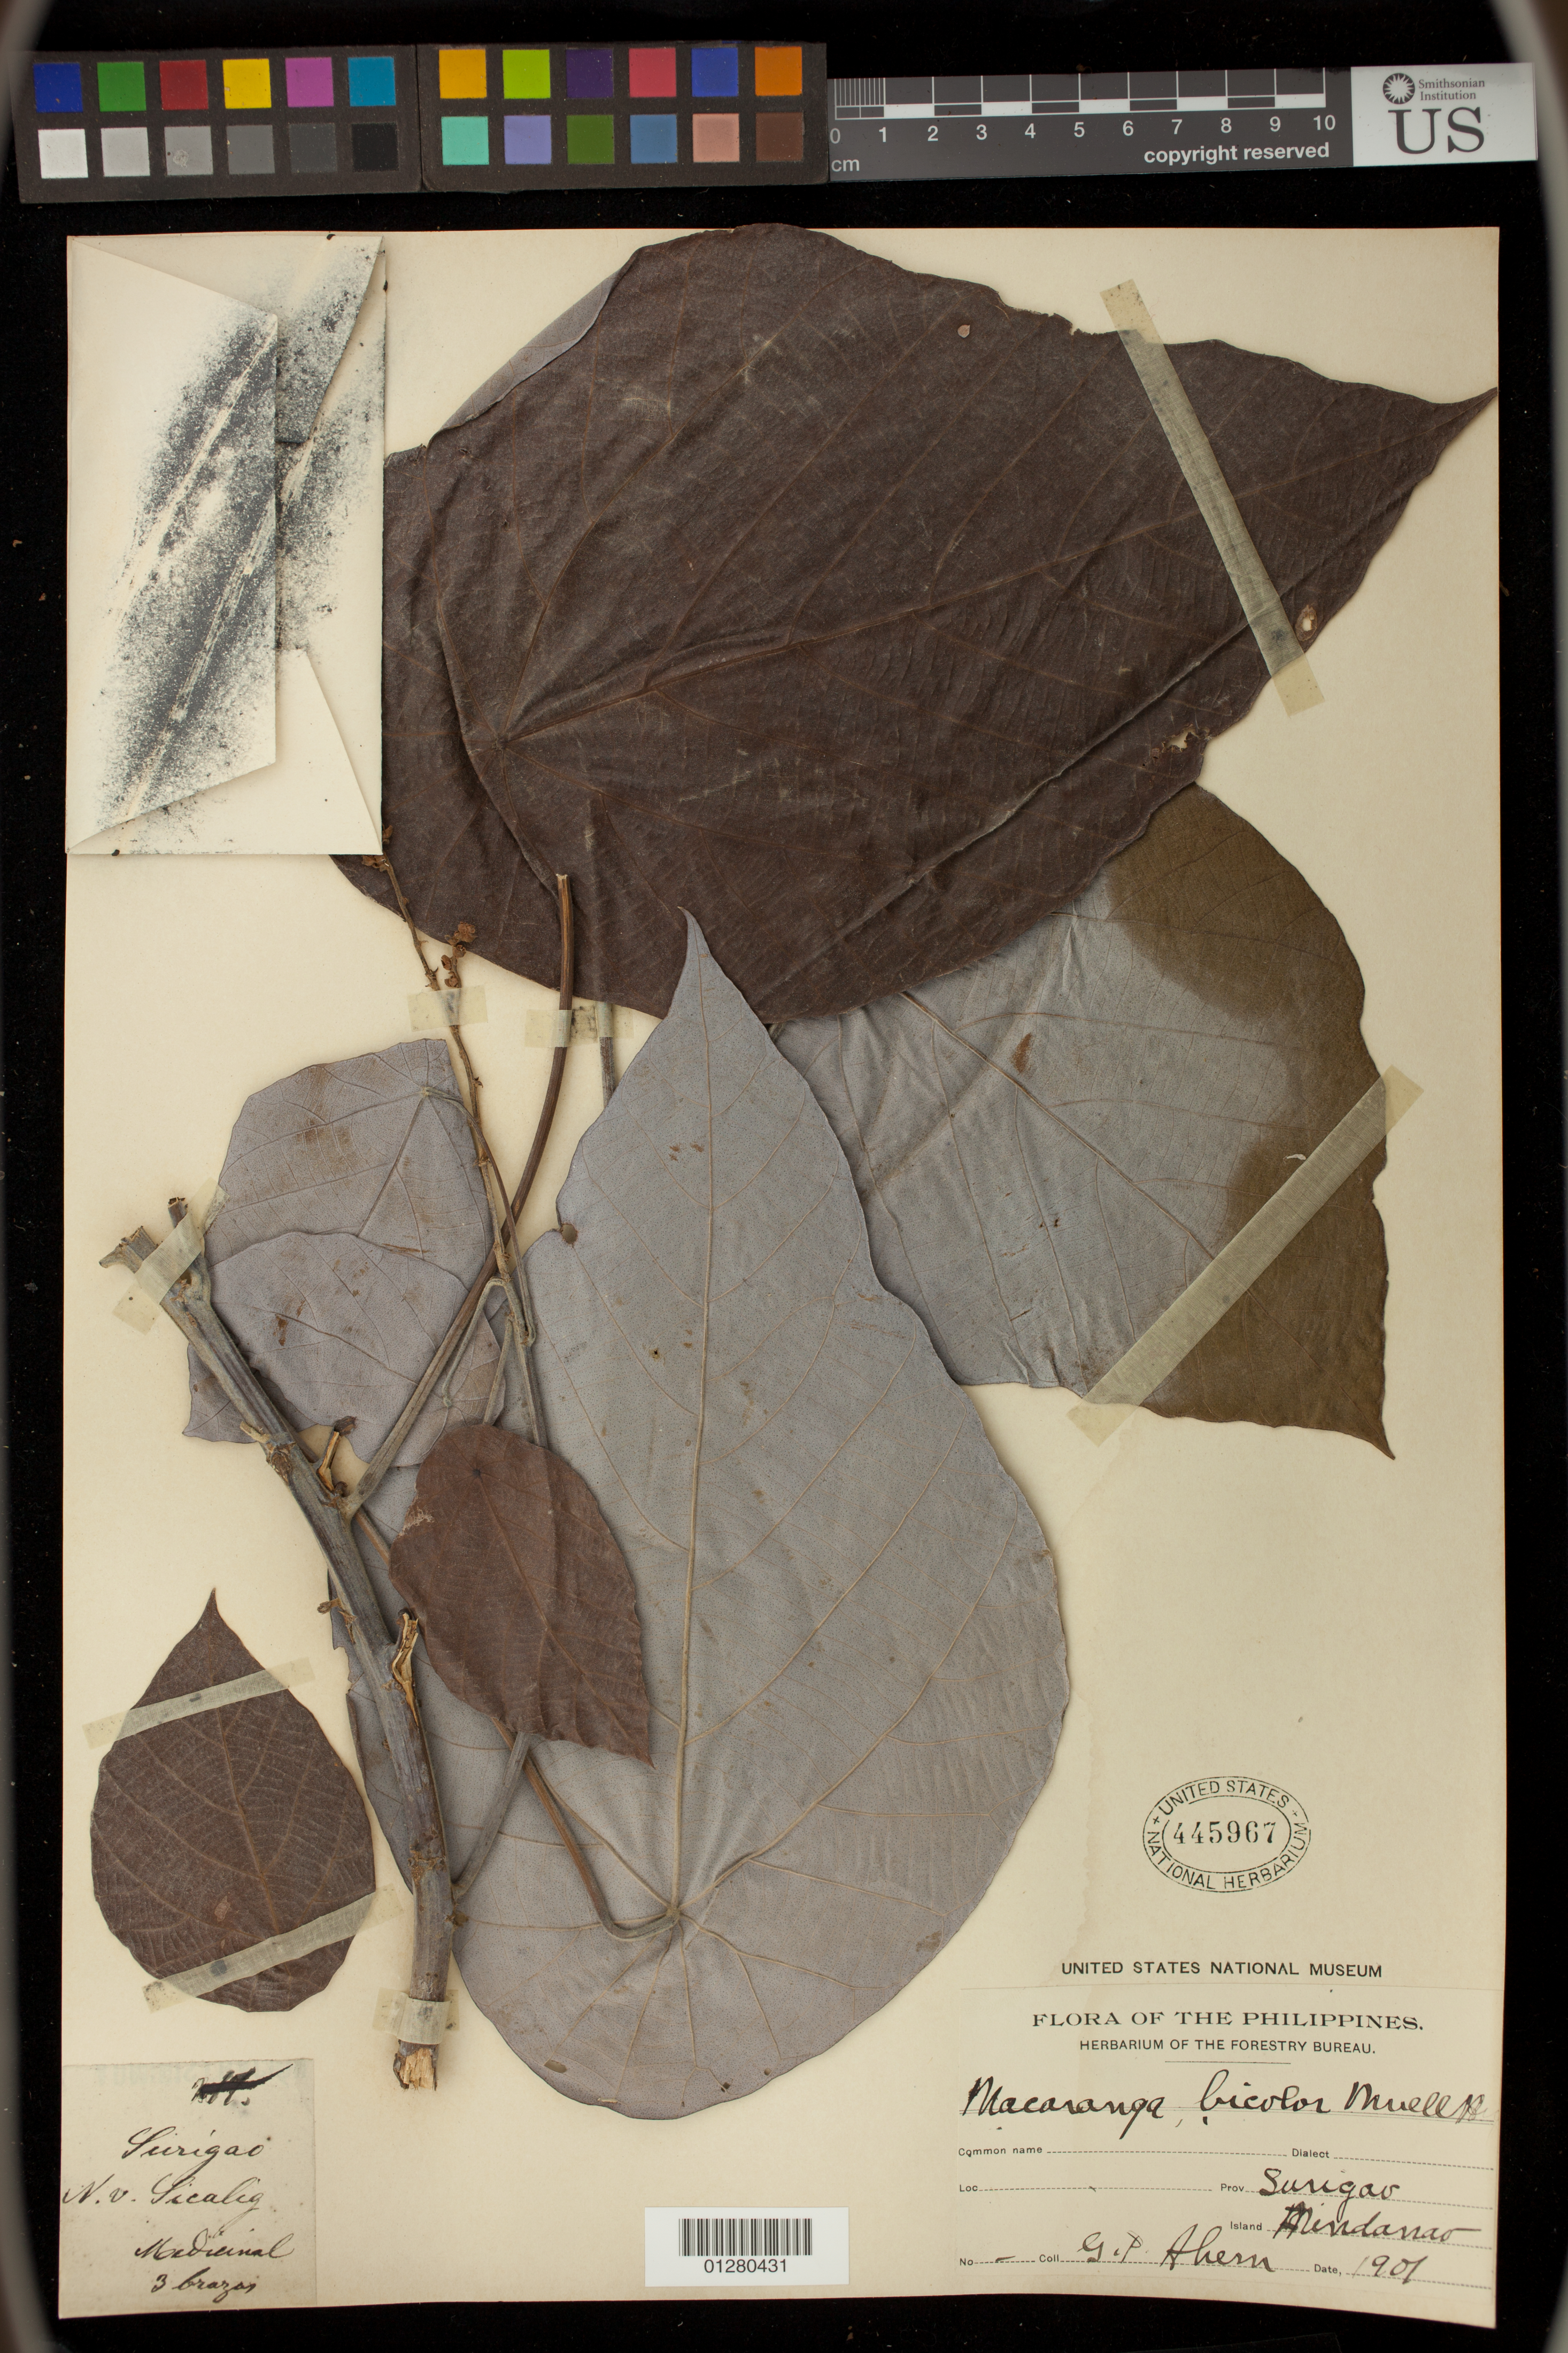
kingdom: Plantae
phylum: Tracheophyta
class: Magnoliopsida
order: Malpighiales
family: Euphorbiaceae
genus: Macaranga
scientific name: Macaranga bicolor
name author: Müll. Arg.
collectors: G. Ahern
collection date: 1901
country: Philippines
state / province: Caraga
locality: Surigao, Mindanao Island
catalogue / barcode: US 445967